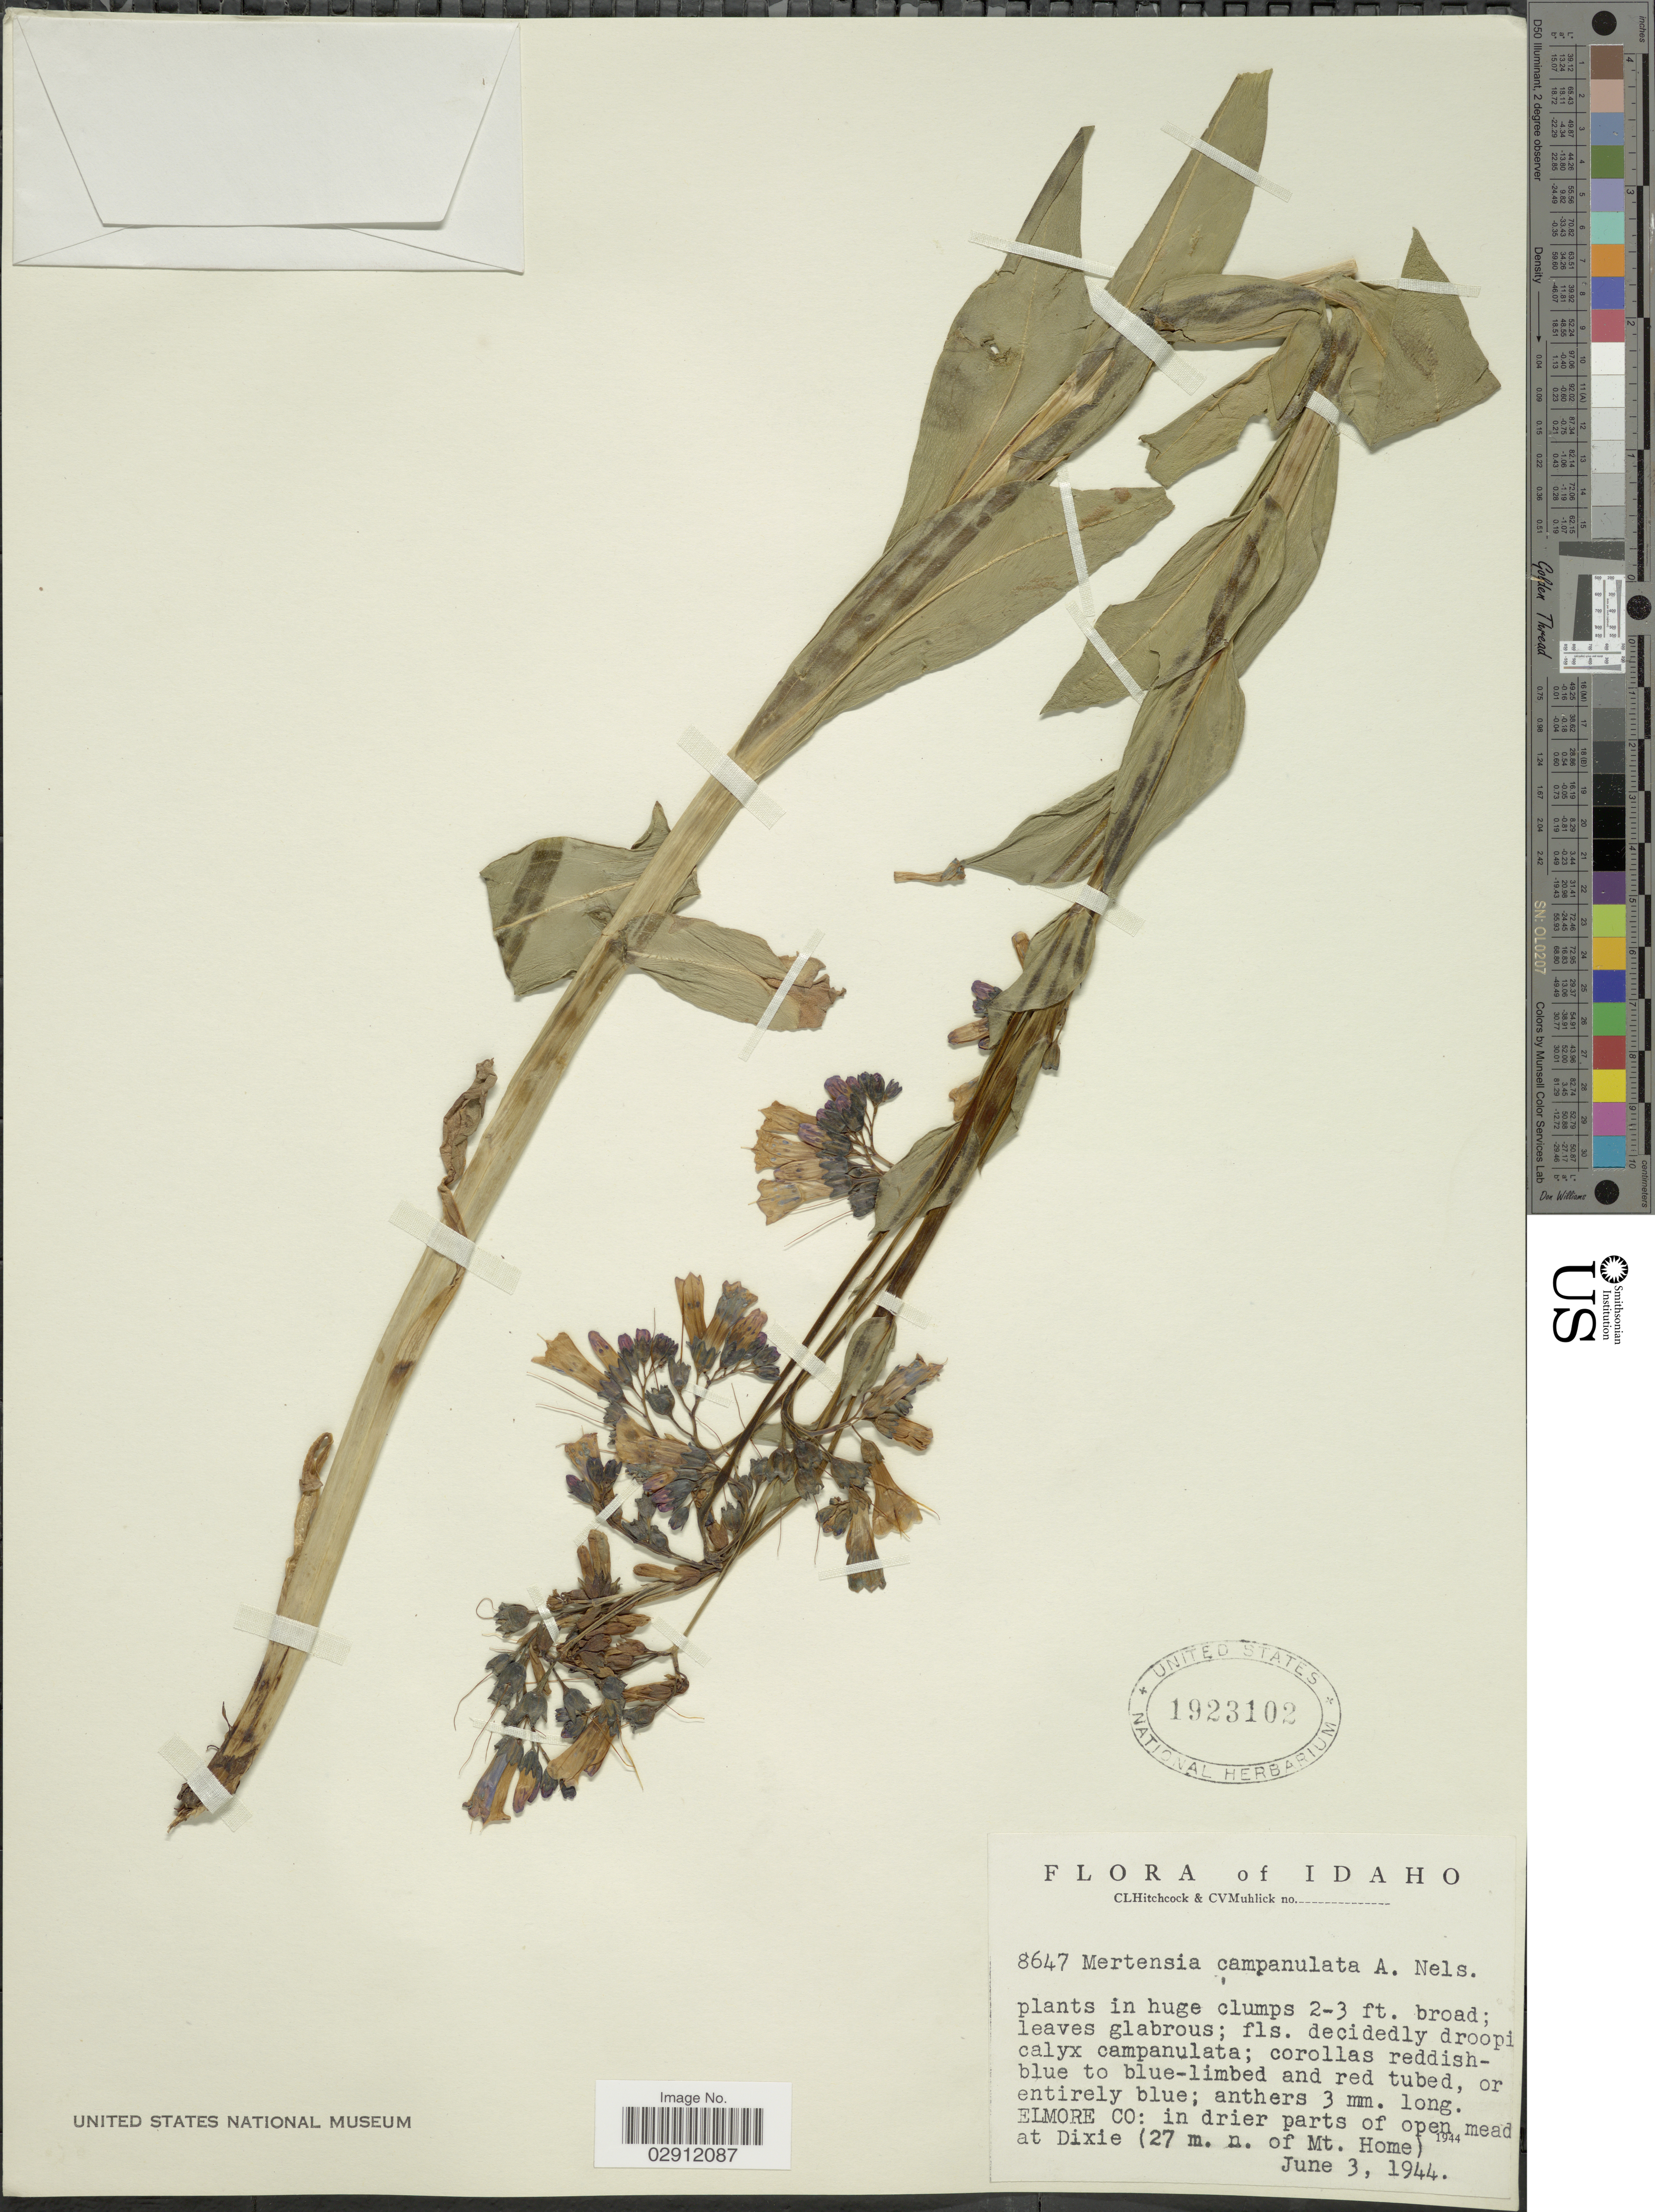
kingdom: Plantae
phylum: Tracheophyta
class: Magnoliopsida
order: Boraginales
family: Boraginaceae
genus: Mertensia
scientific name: Mertensia campanulata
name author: A. Nelson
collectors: C. L. Hitchcock & C. V. Muhlick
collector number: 8647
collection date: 1944-06-03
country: United States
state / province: Idaho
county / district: Elmore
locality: in drier parts of open mead at Dixie (27 m. n. of Mt. Home).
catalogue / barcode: US 1923102